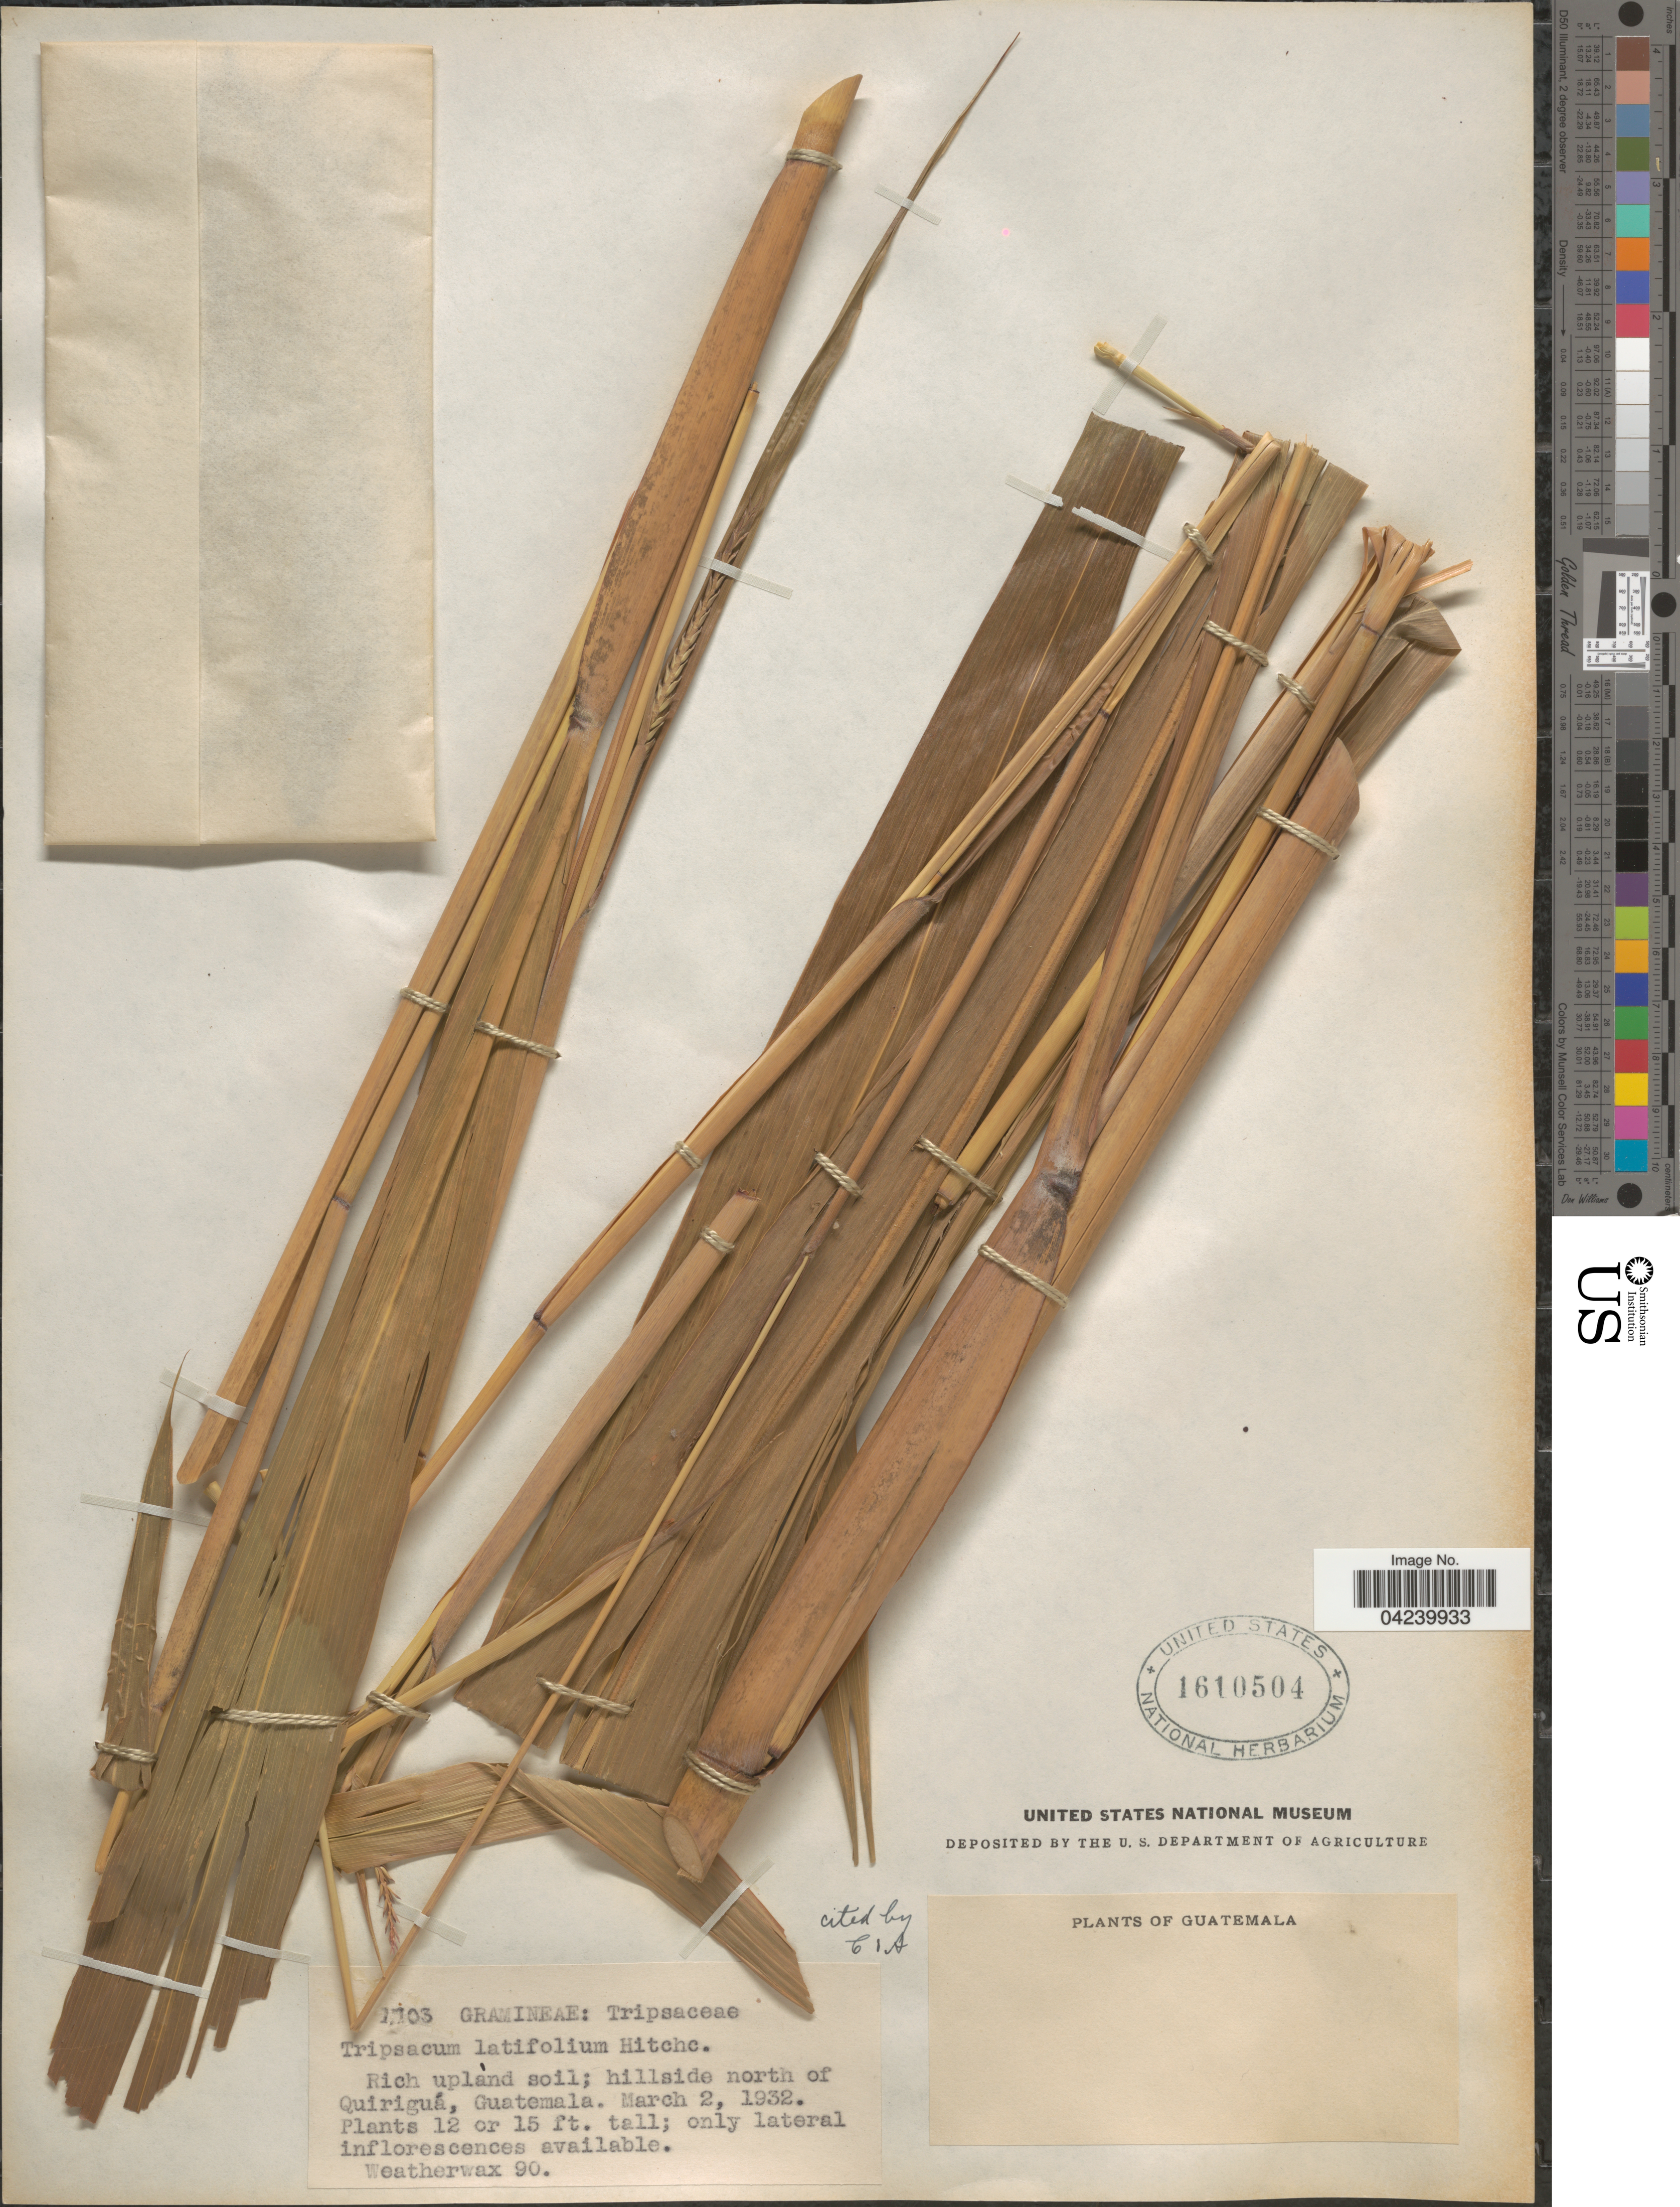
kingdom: Plantae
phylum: Tracheophyta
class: Liliopsida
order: Poales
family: Poaceae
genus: Tripsacum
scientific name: Tripsacum latifolium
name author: Hitchc.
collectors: -. Weatherwax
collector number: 90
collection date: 1932-03-02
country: Guatemala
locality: Rich upland soil; hillside north of Quiriguá.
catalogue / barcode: US 1610504